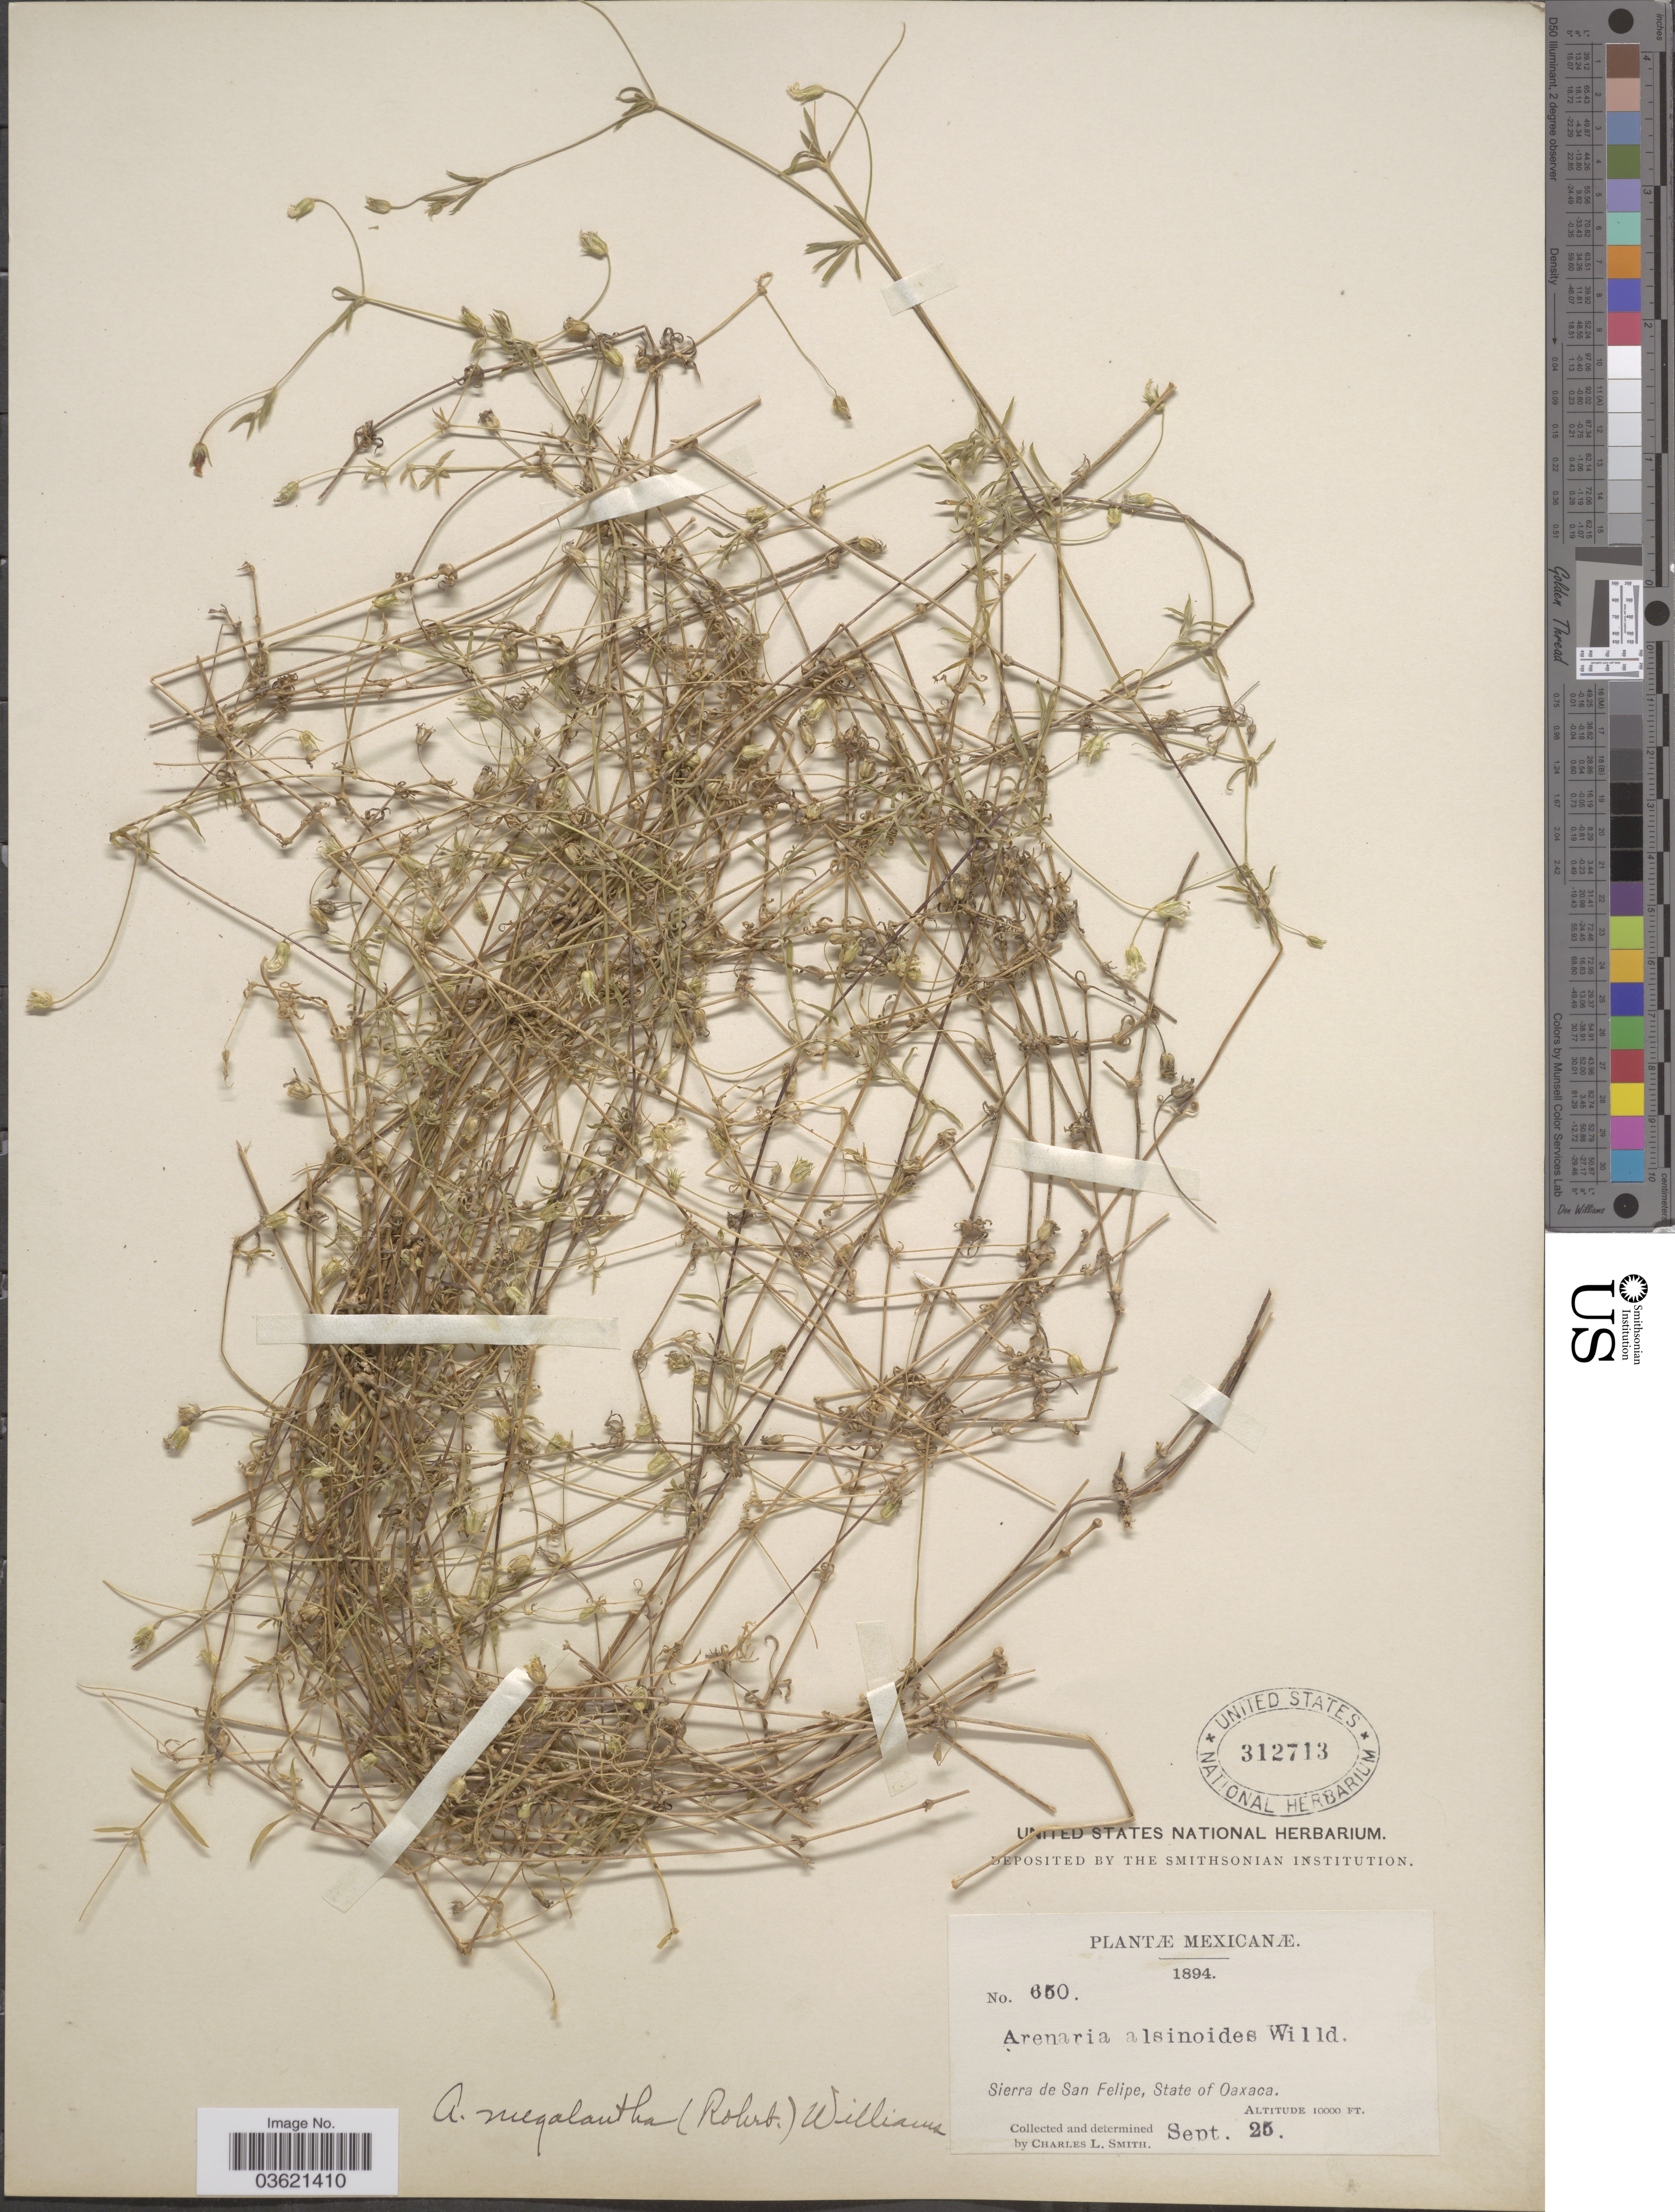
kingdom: Plantae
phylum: Tracheophyta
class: Magnoliopsida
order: Caryophyllales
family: Caryophyllaceae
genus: Arenaria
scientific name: Arenaria guatemalensis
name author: Standl. ex Steyerm.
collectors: C. L. Smith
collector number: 650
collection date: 1894-09-25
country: Mexico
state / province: Oaxaca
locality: Sierra de San Felipe.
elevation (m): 3048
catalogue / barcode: US 312713